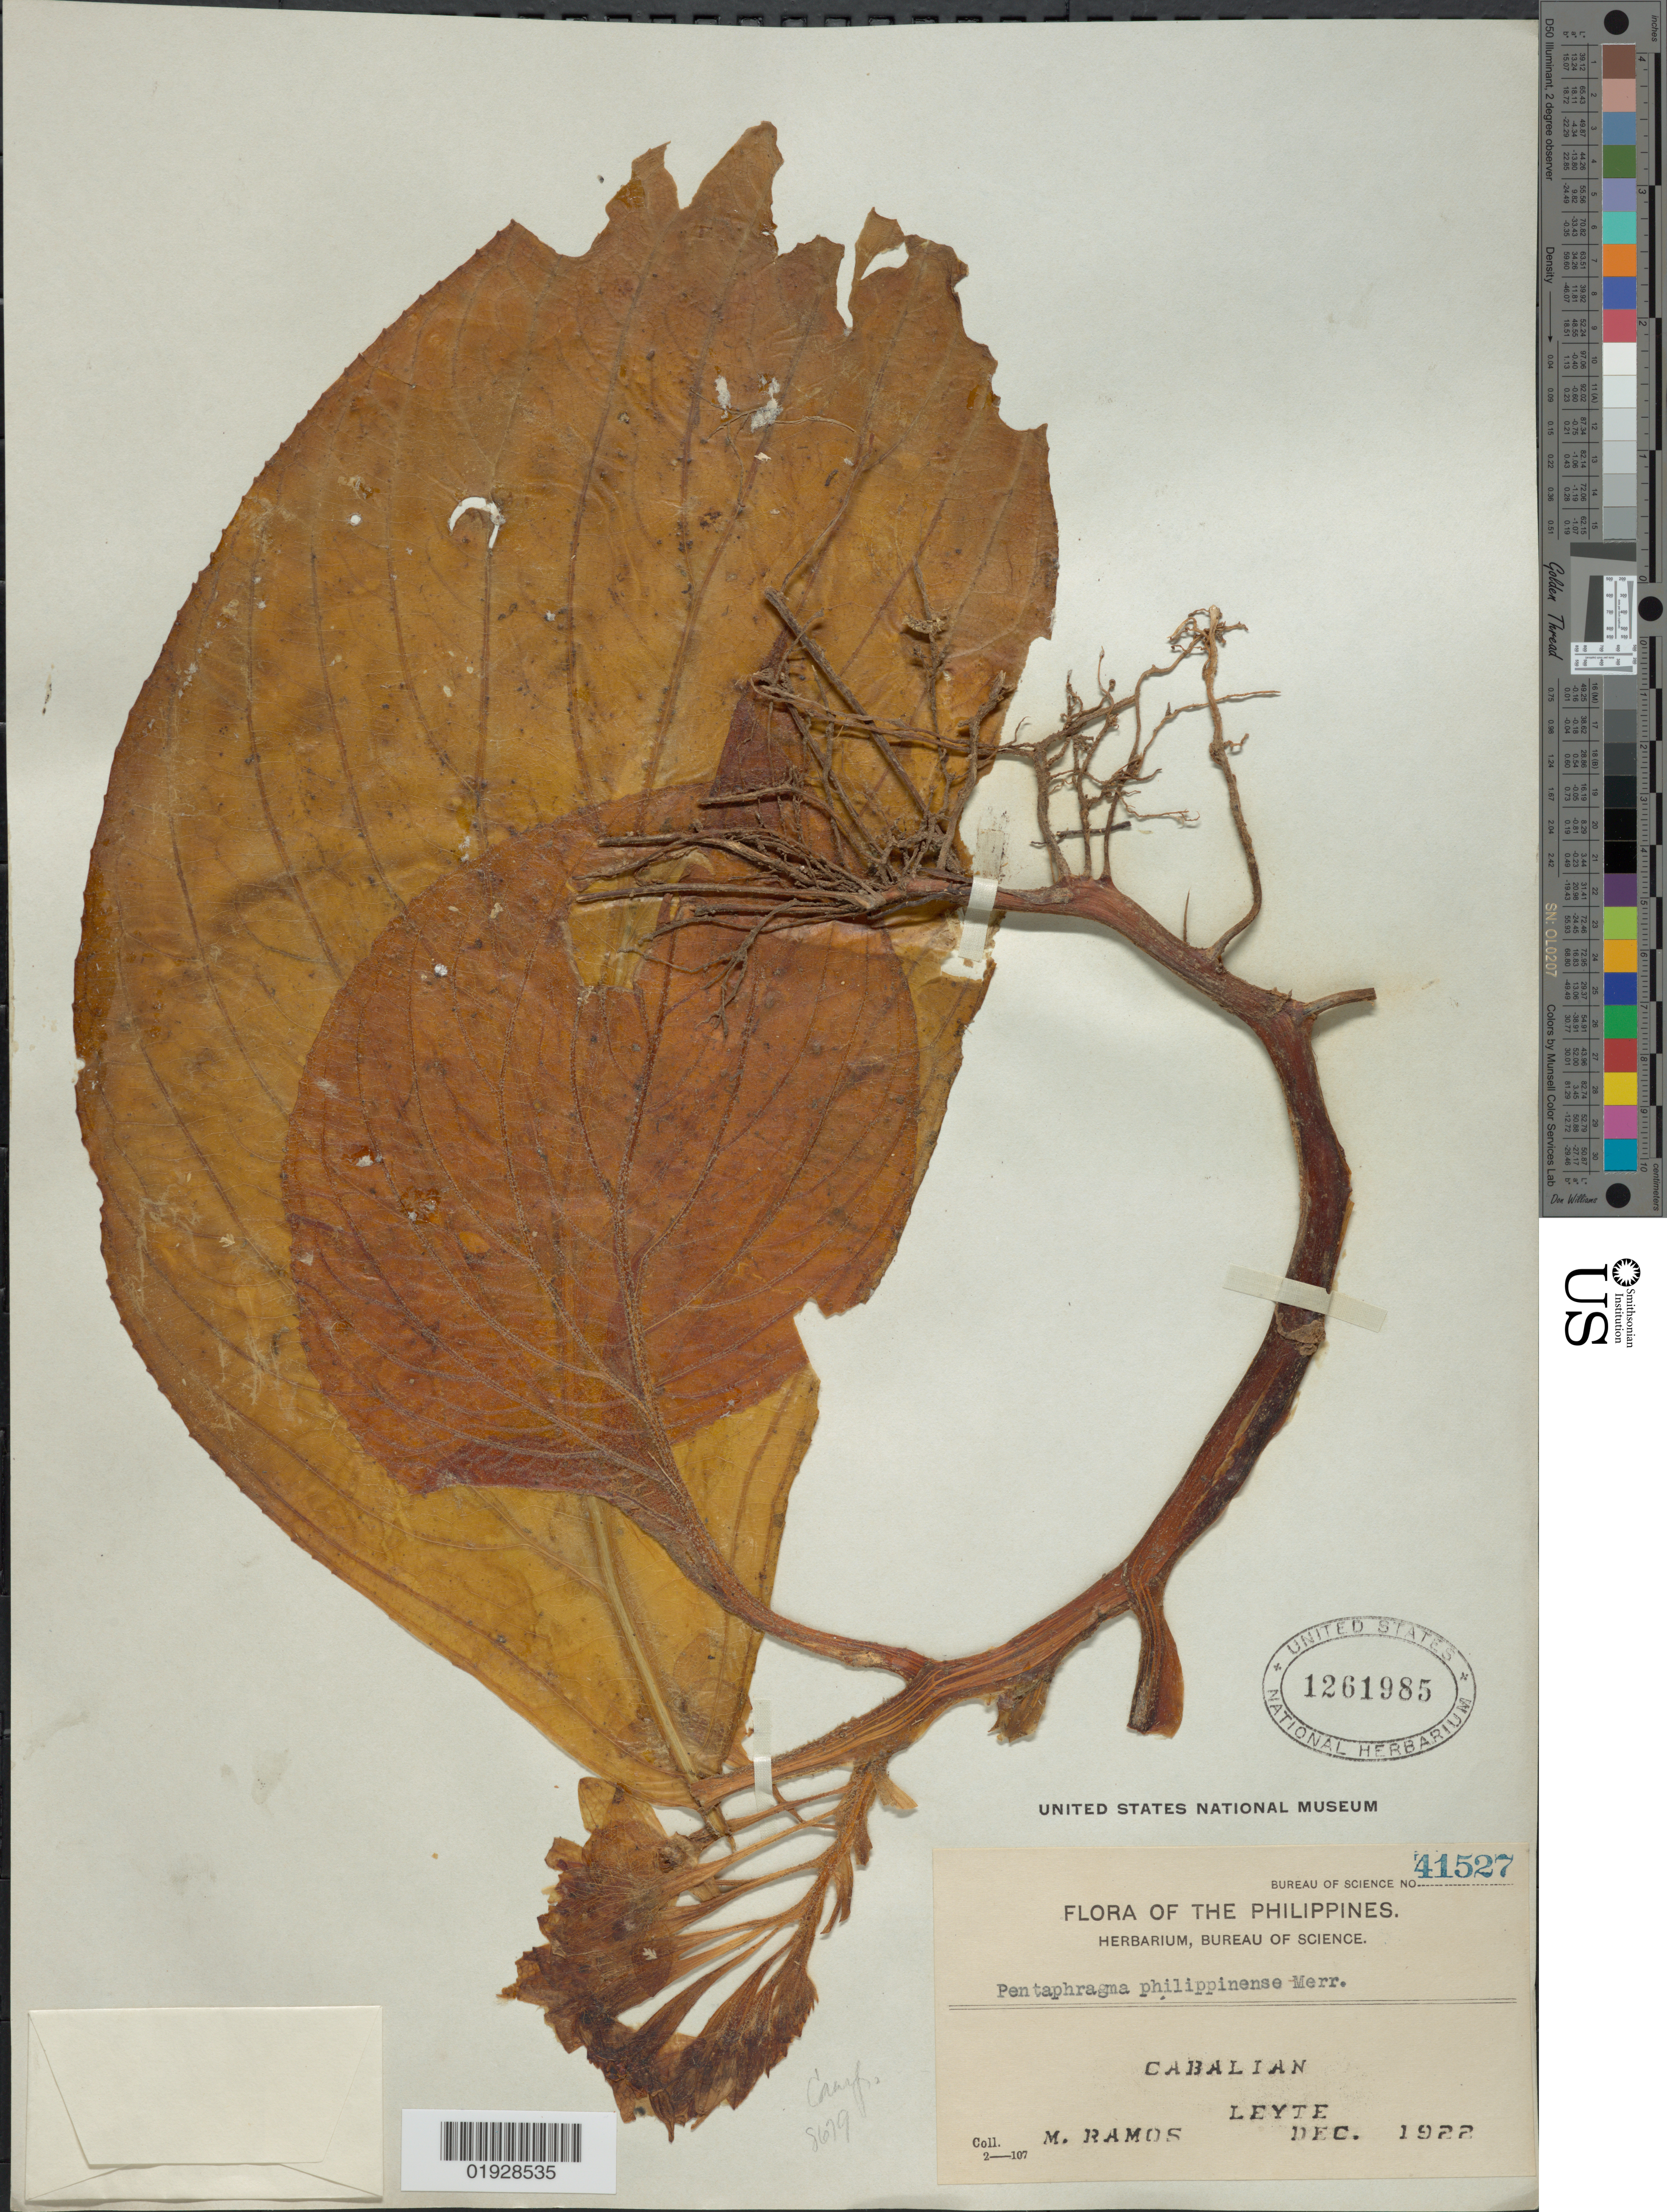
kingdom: Plantae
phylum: Tracheophyta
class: Magnoliopsida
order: Asterales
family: Pentaphragmataceae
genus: Pentaphragma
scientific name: Pentaphragma philippinensis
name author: Merr.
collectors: M. Ramos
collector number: Bureau of Science 41527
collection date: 1922-12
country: Philippines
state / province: Eastern Visayas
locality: Cabalian. Leyte.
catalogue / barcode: US 1261985